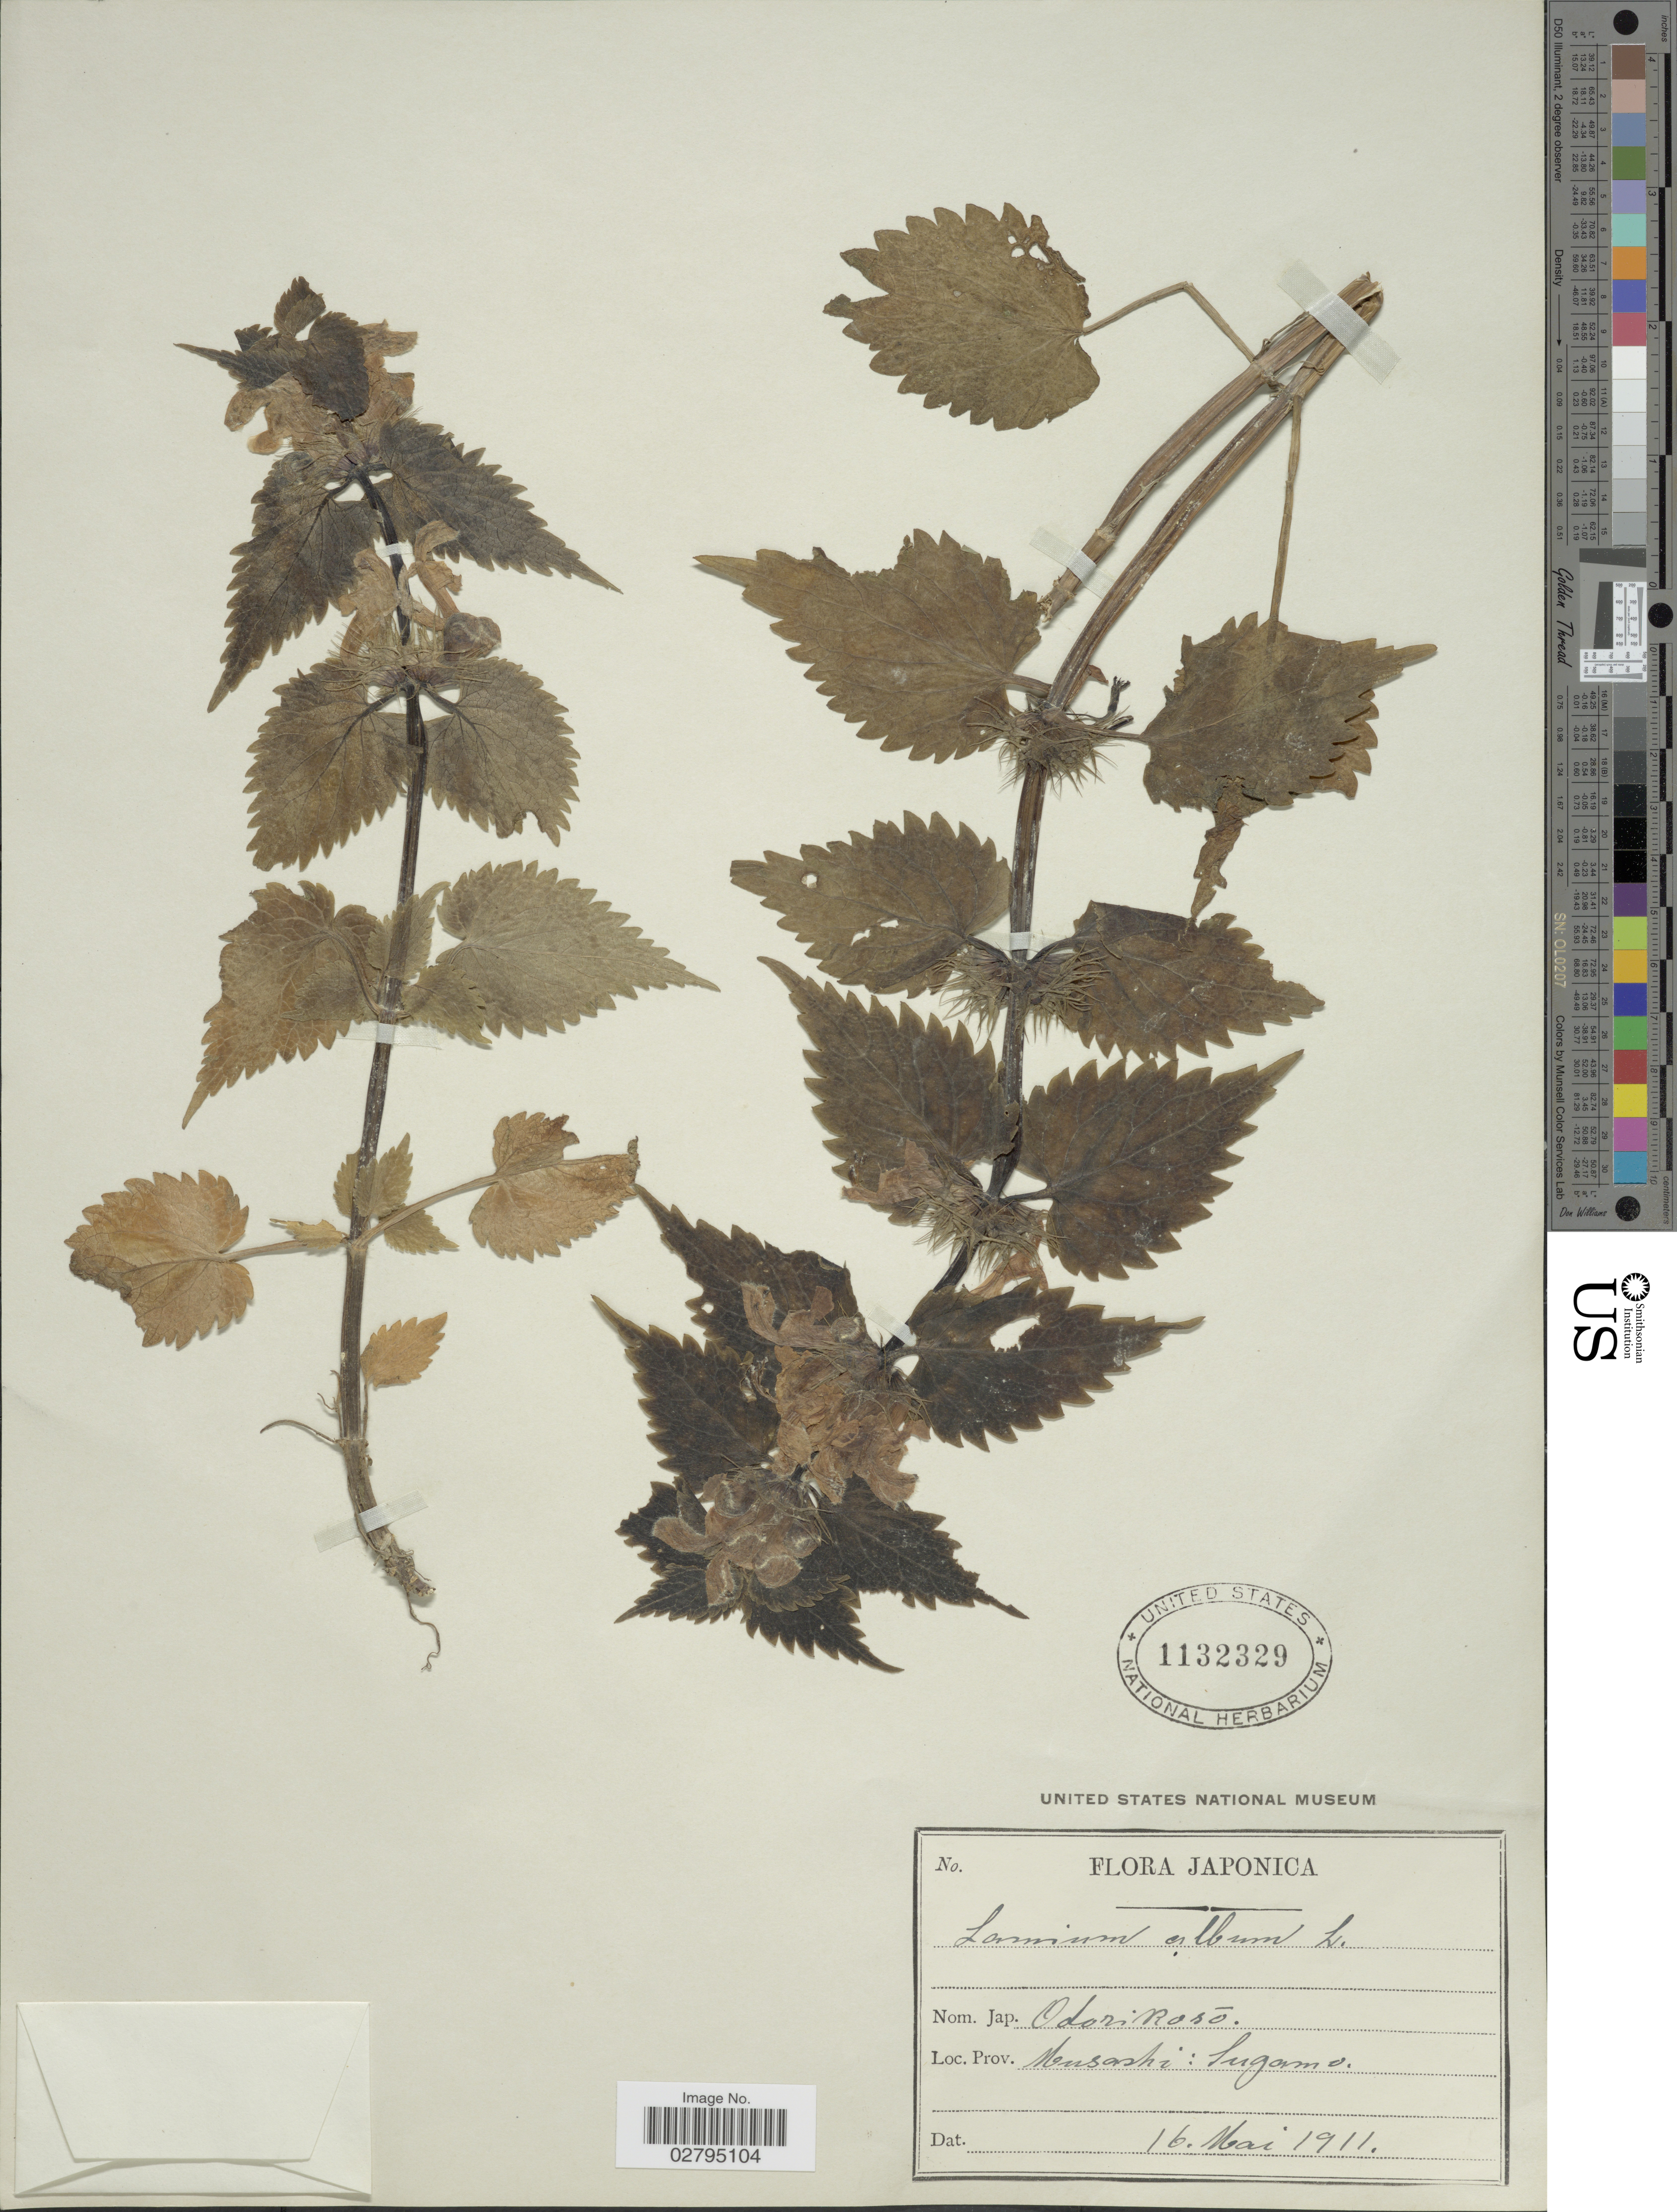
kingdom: Plantae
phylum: Tracheophyta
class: Magnoliopsida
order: Lamiales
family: Lamiaceae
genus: Lamium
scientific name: Lamium album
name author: L.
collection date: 1911-05-16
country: Japan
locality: Musashi; Sugamo.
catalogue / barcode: US 1132329